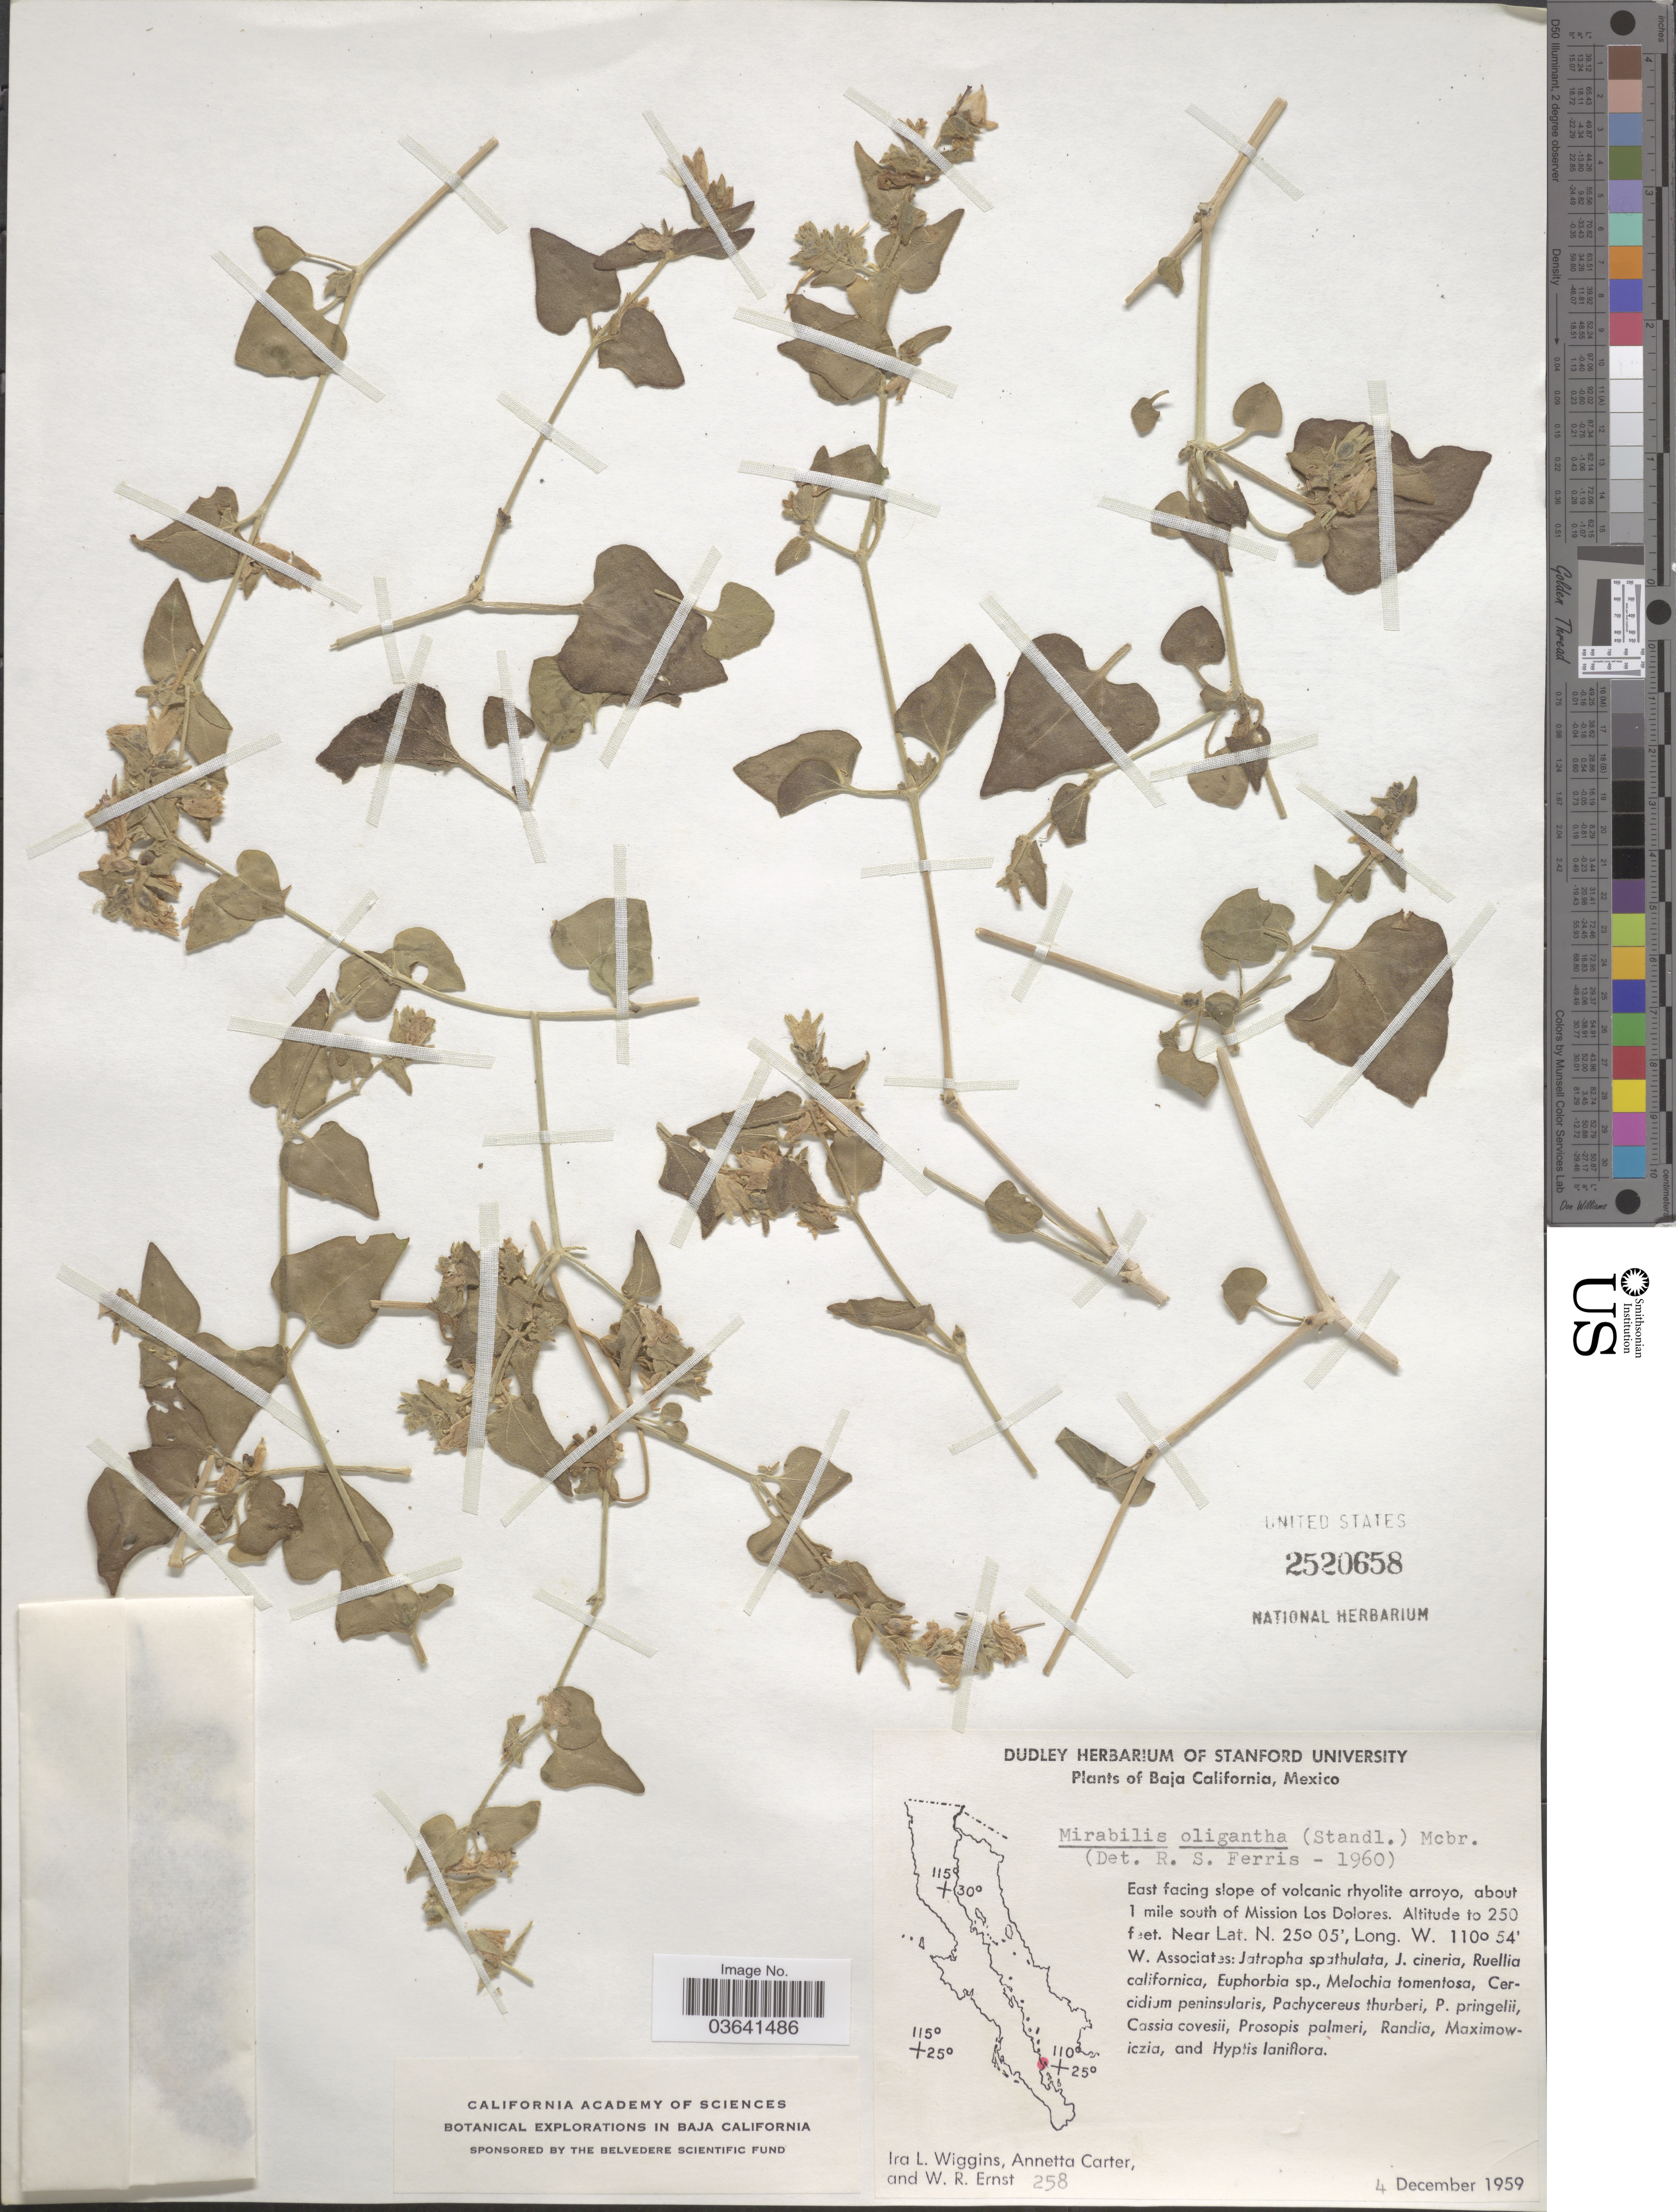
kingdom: Plantae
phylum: Tracheophyta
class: Magnoliopsida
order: Caryophyllales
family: Nyctaginaceae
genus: Mirabilis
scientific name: Mirabilis oligantha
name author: (Standl.) J.F. Macbr.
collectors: I. L. Wiggins, A. Carter & W. R. Ernst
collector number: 258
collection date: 1959-12-04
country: Mexico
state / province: Baja California Sur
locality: East facing slope of volcanic rhyolite arroyo, about 1 mile south of Mission Los Dolores.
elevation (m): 76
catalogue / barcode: US 2520658